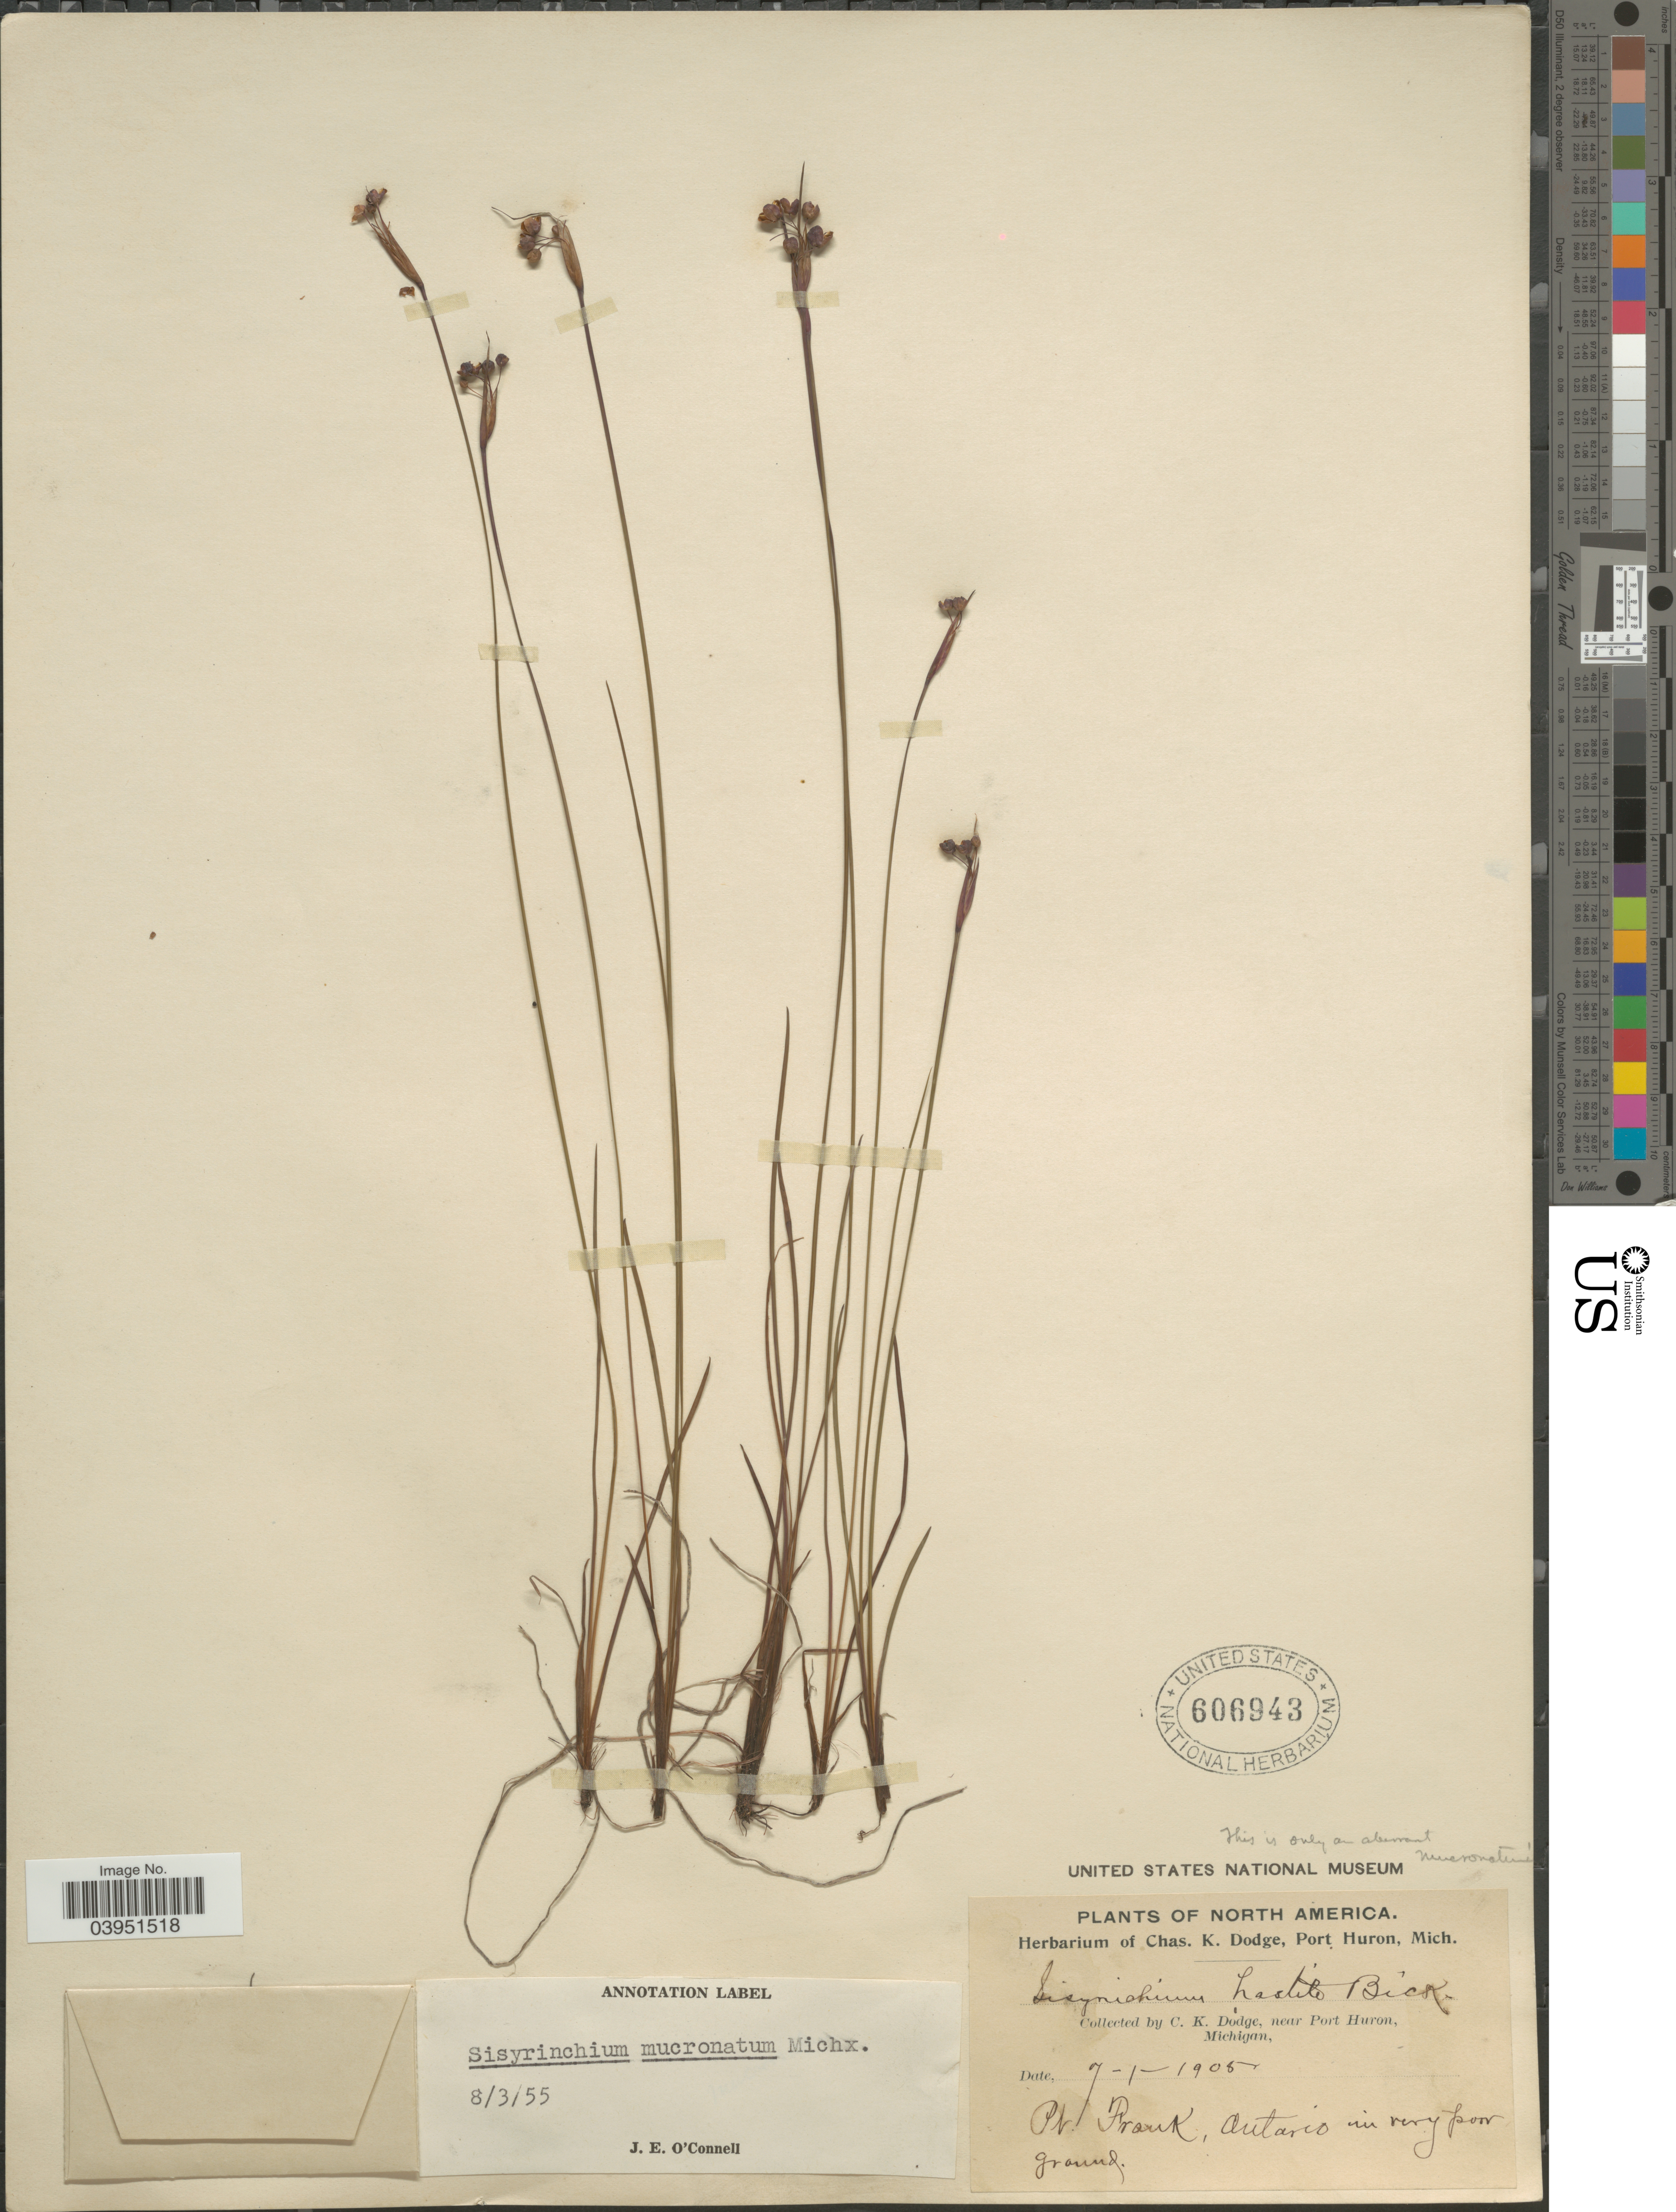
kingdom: Plantae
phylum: Tracheophyta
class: Liliopsida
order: Asparagales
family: Iridaceae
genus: Sisyrinchium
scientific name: Sisyrinchium mucronatum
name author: Michx.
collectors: C. K. Dodge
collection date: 1905-07-01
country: Canada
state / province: Ontario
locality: Near Port Huron. Pt. Frank, Ontario in very poor ground.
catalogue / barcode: US 606943